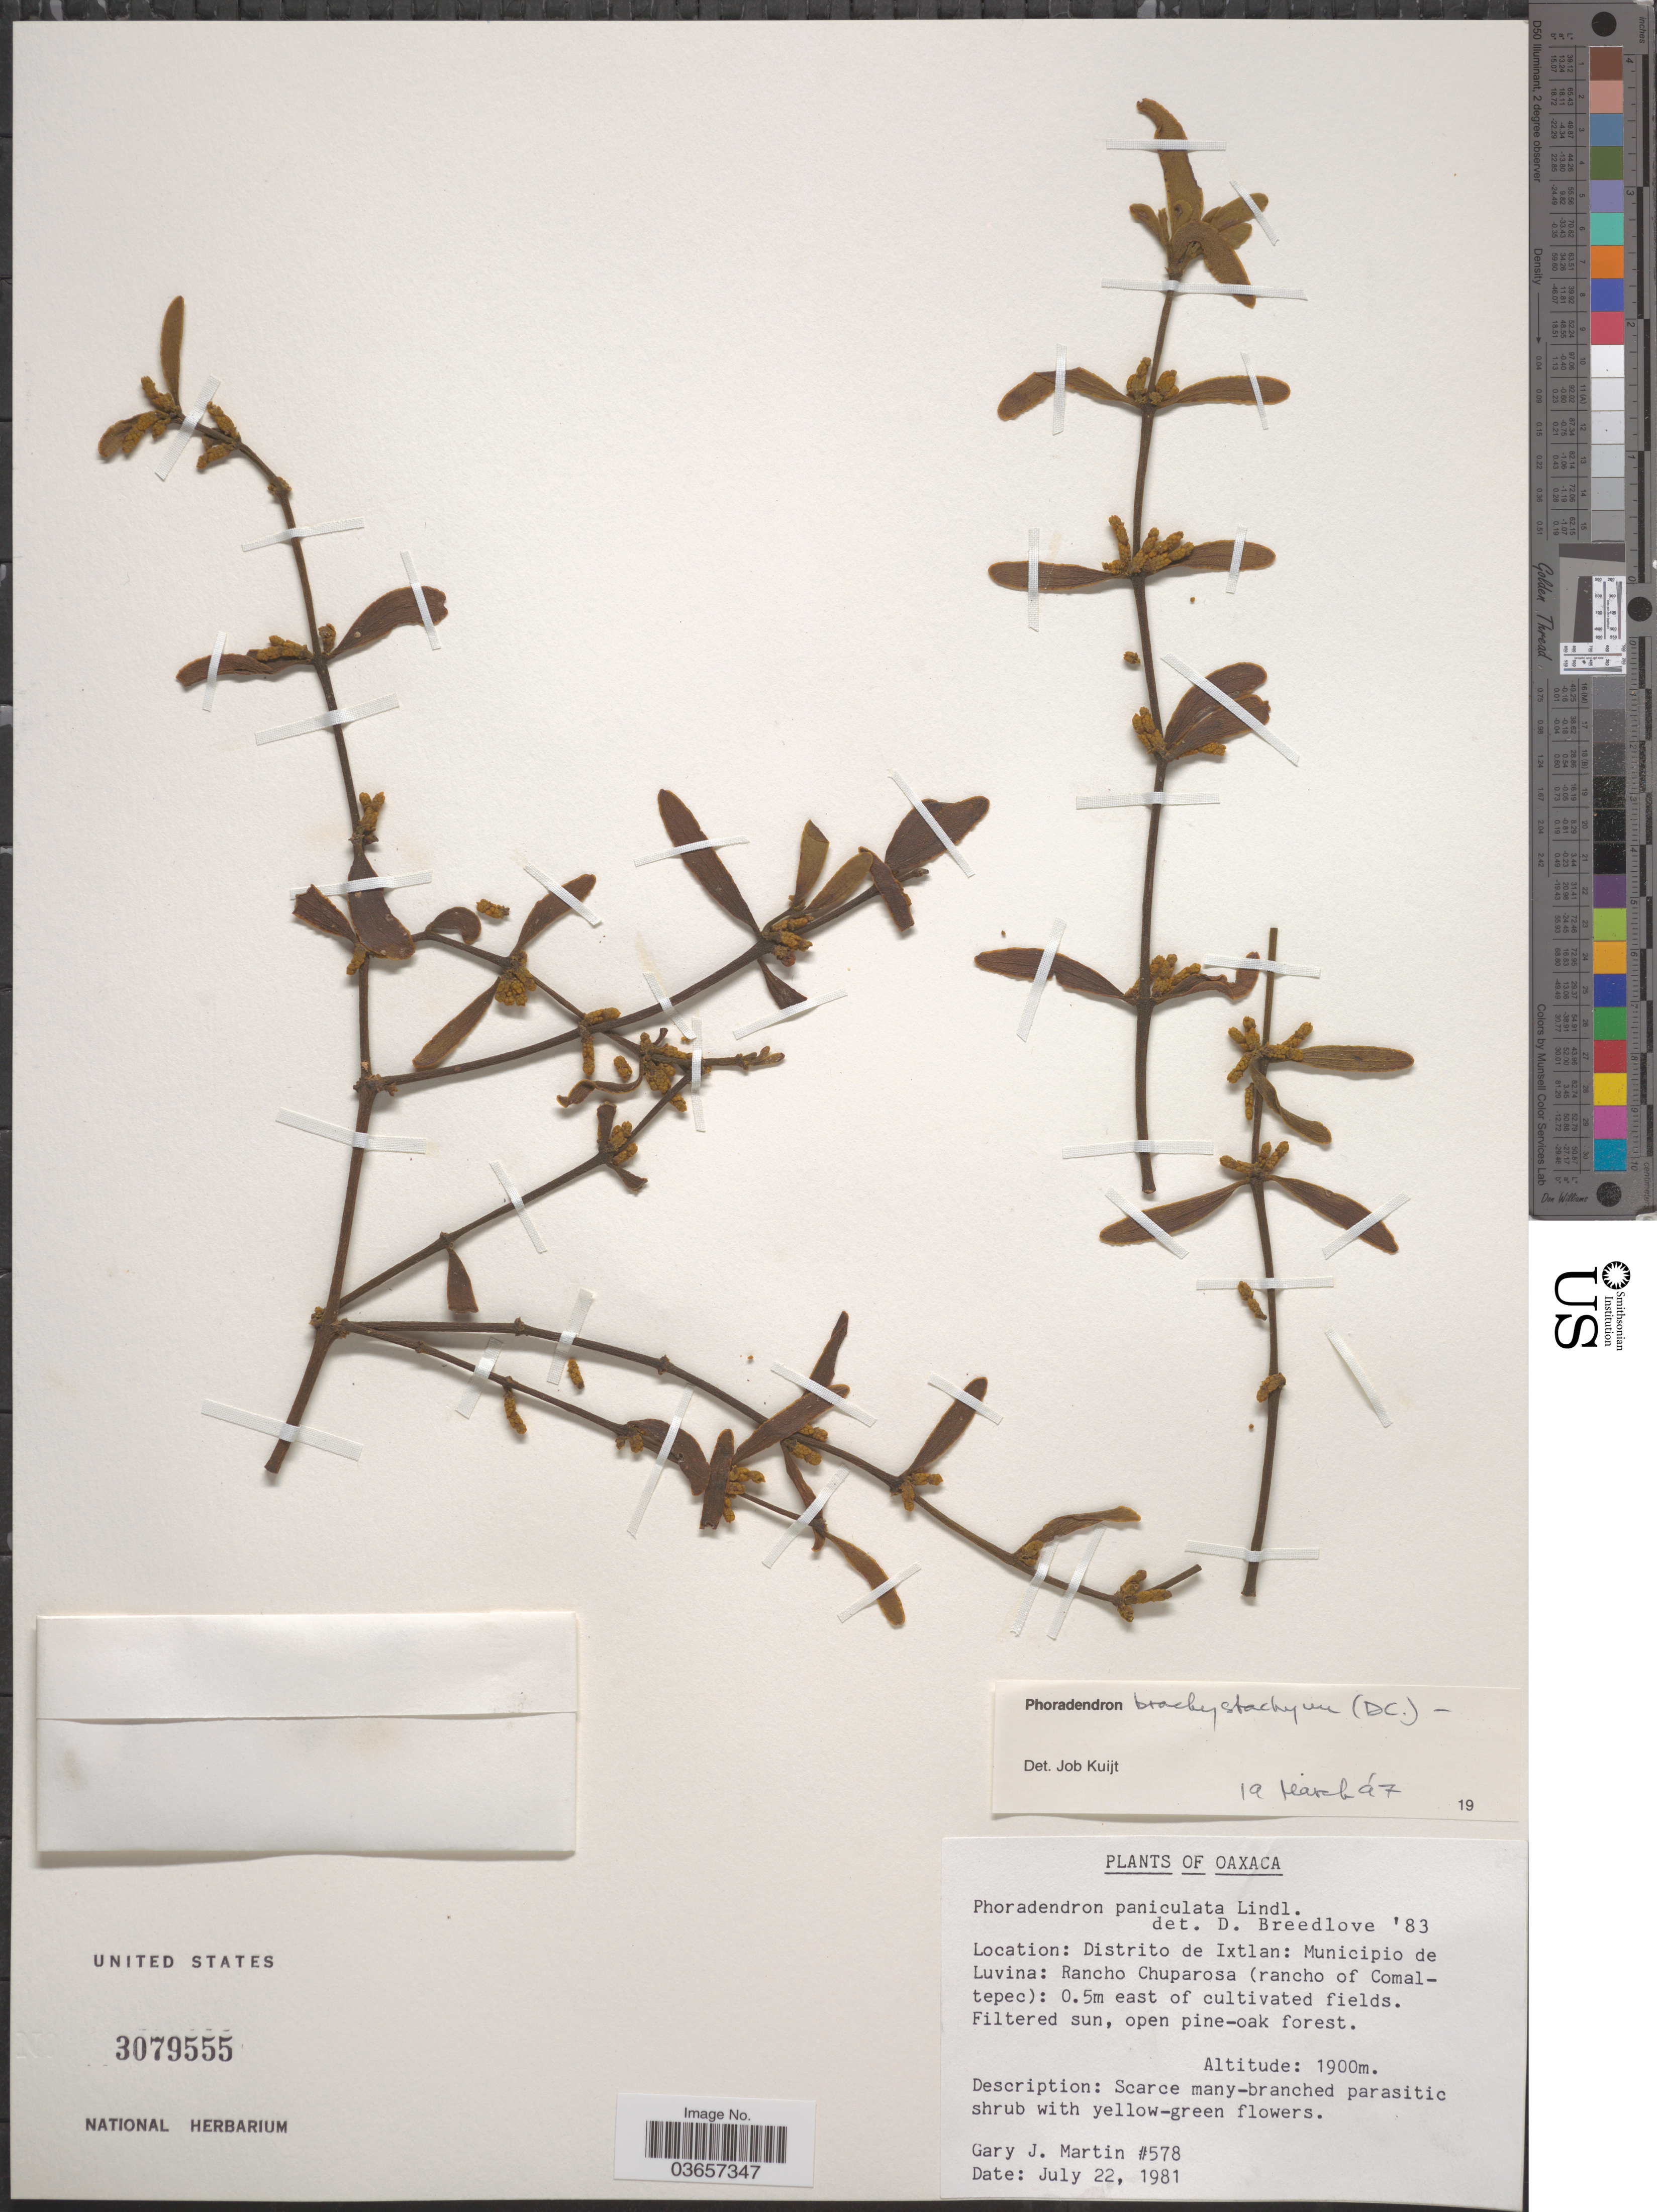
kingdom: Plantae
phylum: Tracheophyta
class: Magnoliopsida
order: Santalales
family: Viscaceae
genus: Phoradendron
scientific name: Phoradendron brachystachyum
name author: (DC.) Oliv.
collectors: G. J. Martin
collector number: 578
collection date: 1981-07-22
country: Mexico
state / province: Oaxaca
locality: Distrito de Ixtlan: Municipio de Luvina: Rancho Chuparosa (rancho of Comaltepec): 0.5m east of cultivated fields.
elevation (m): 1900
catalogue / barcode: US 3079555